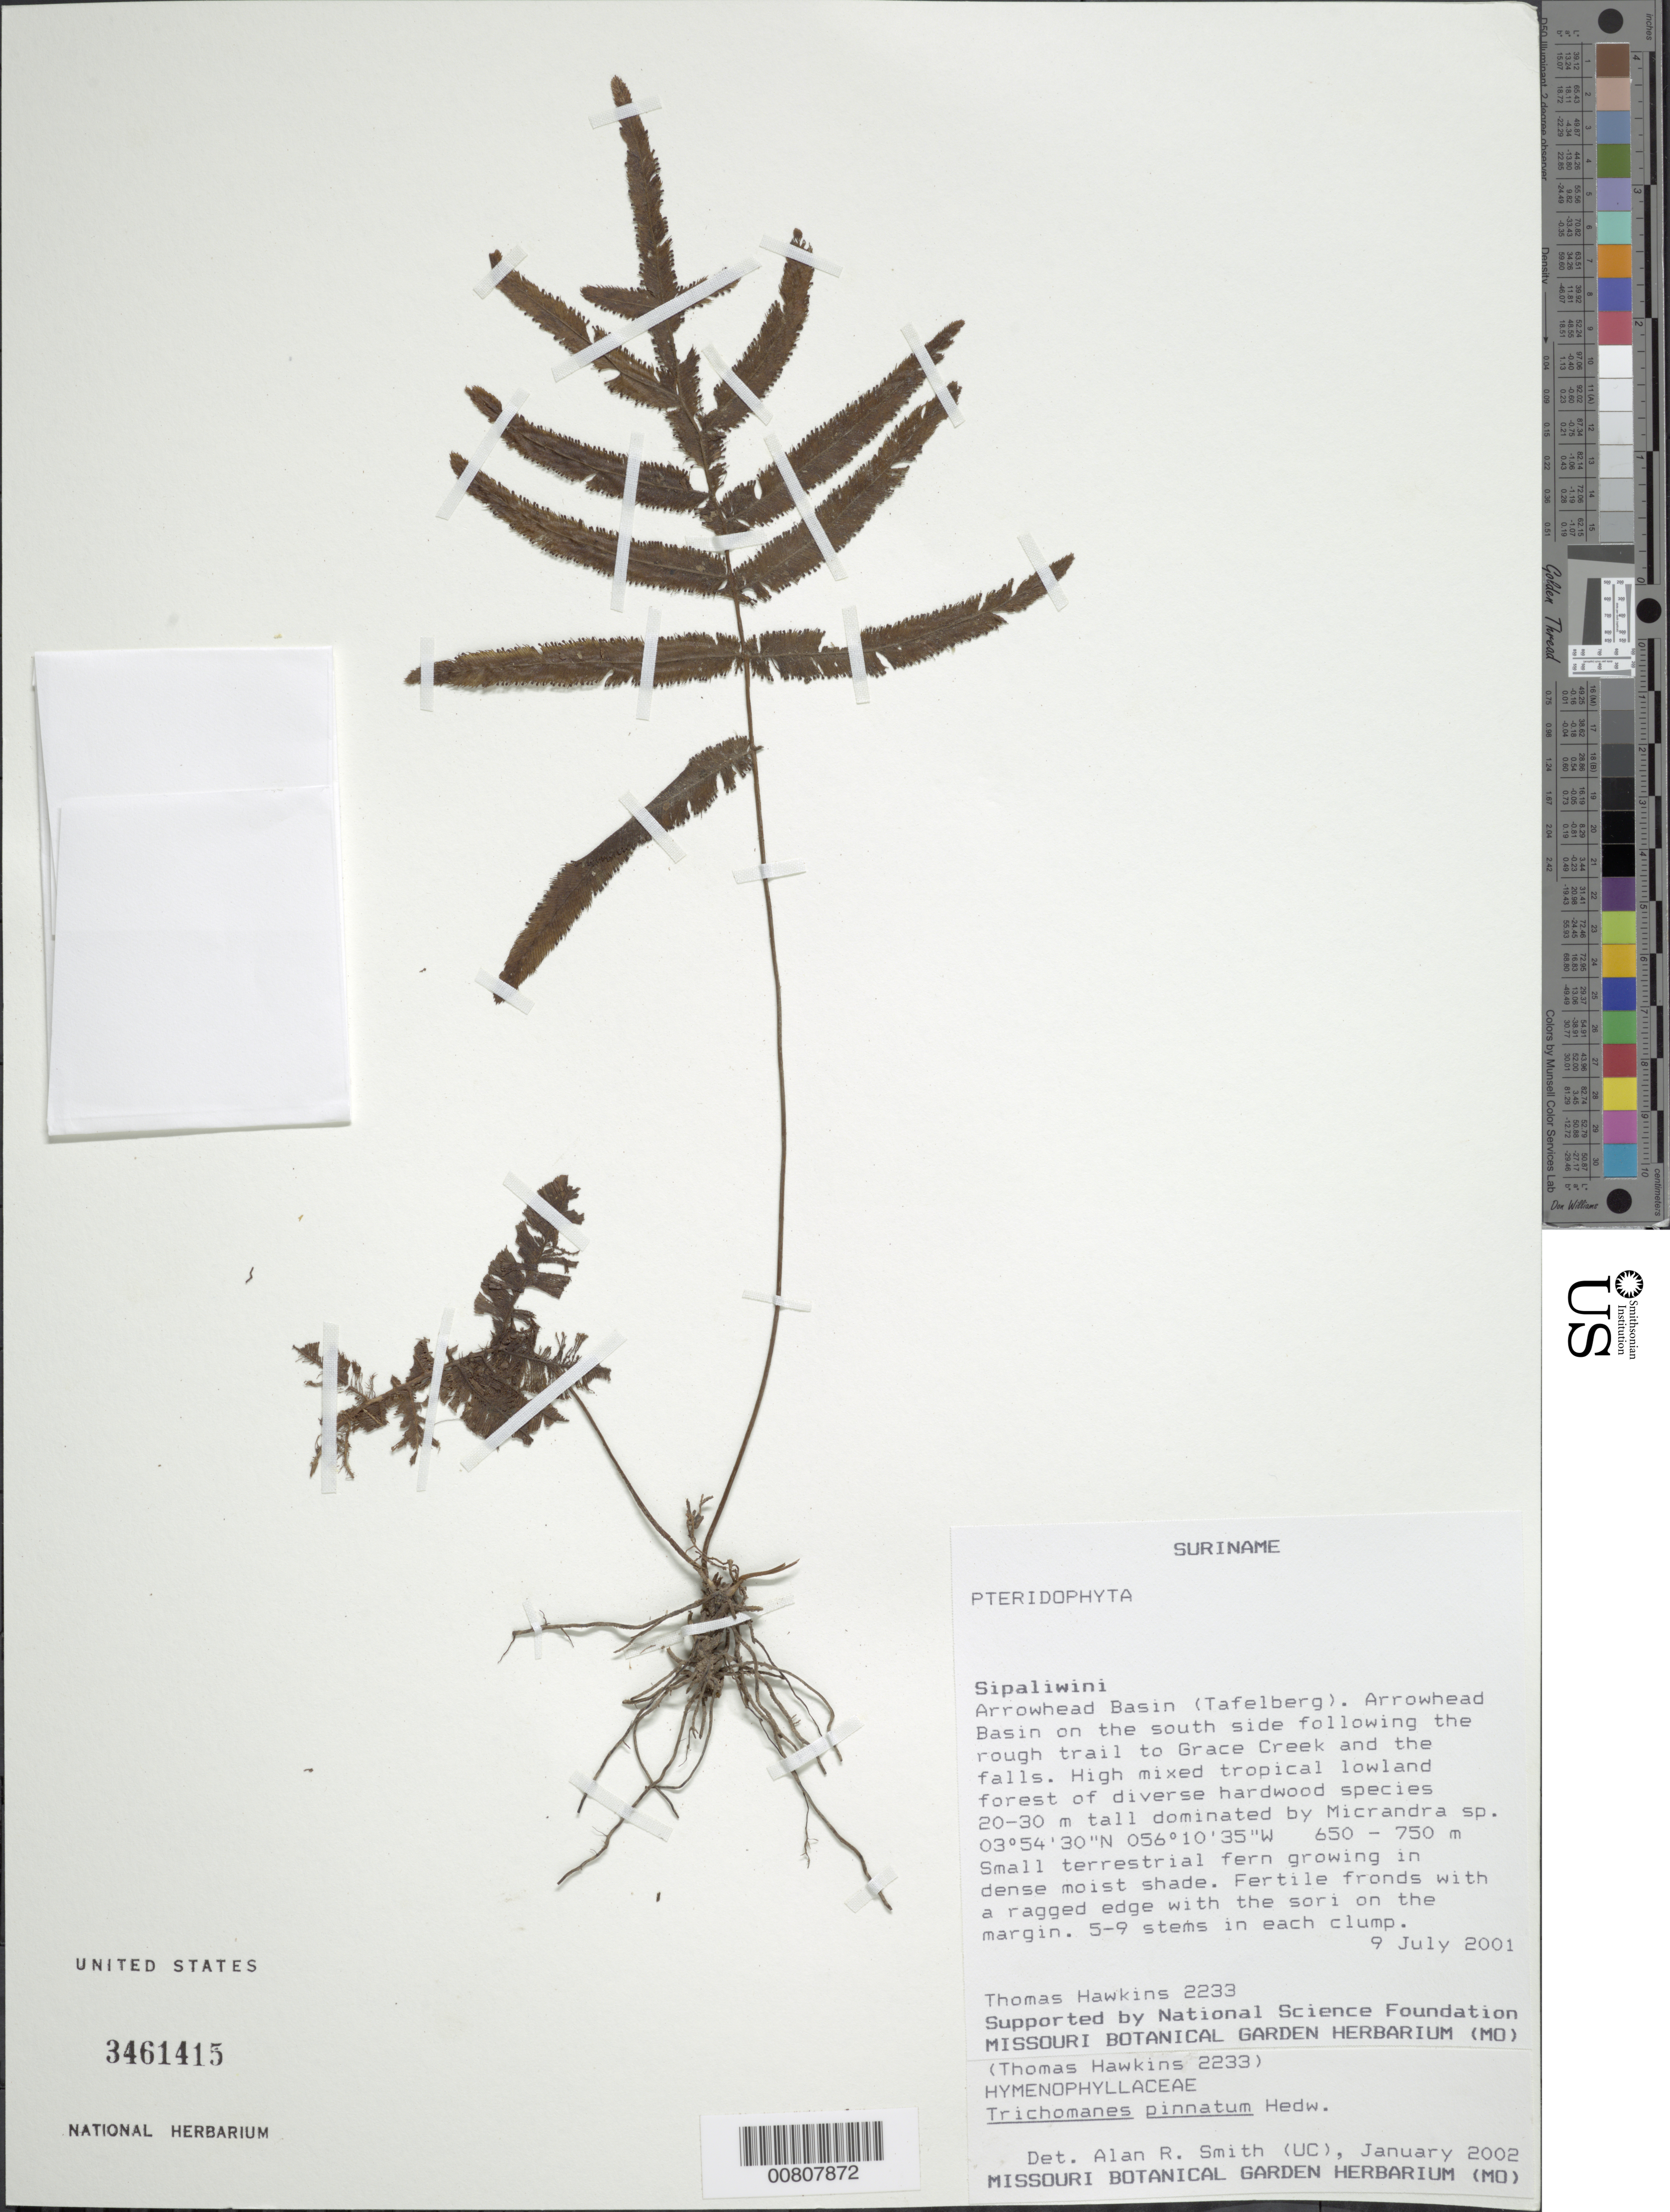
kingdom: Plantae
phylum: Tracheophyta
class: Polypodiopsida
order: Hymenophyllales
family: Hymenophyllaceae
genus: Trichomanes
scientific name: Trichomanes pinnatum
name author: Hedw.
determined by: Smith, Alan R., (UC)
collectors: T. Hawkins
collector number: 2233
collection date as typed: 9-Jul-01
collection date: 2001-07-09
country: Suriname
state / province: Sipaliwini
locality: Tafelberg (Table Mountain), Arrowhead Basin, south side following the rough trail to Grace Creek and the falls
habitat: High mixed tropical lowland forest of diverse hardwood species 20-30 m tall dominated by Micrandra sp.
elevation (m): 650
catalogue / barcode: US 3461415